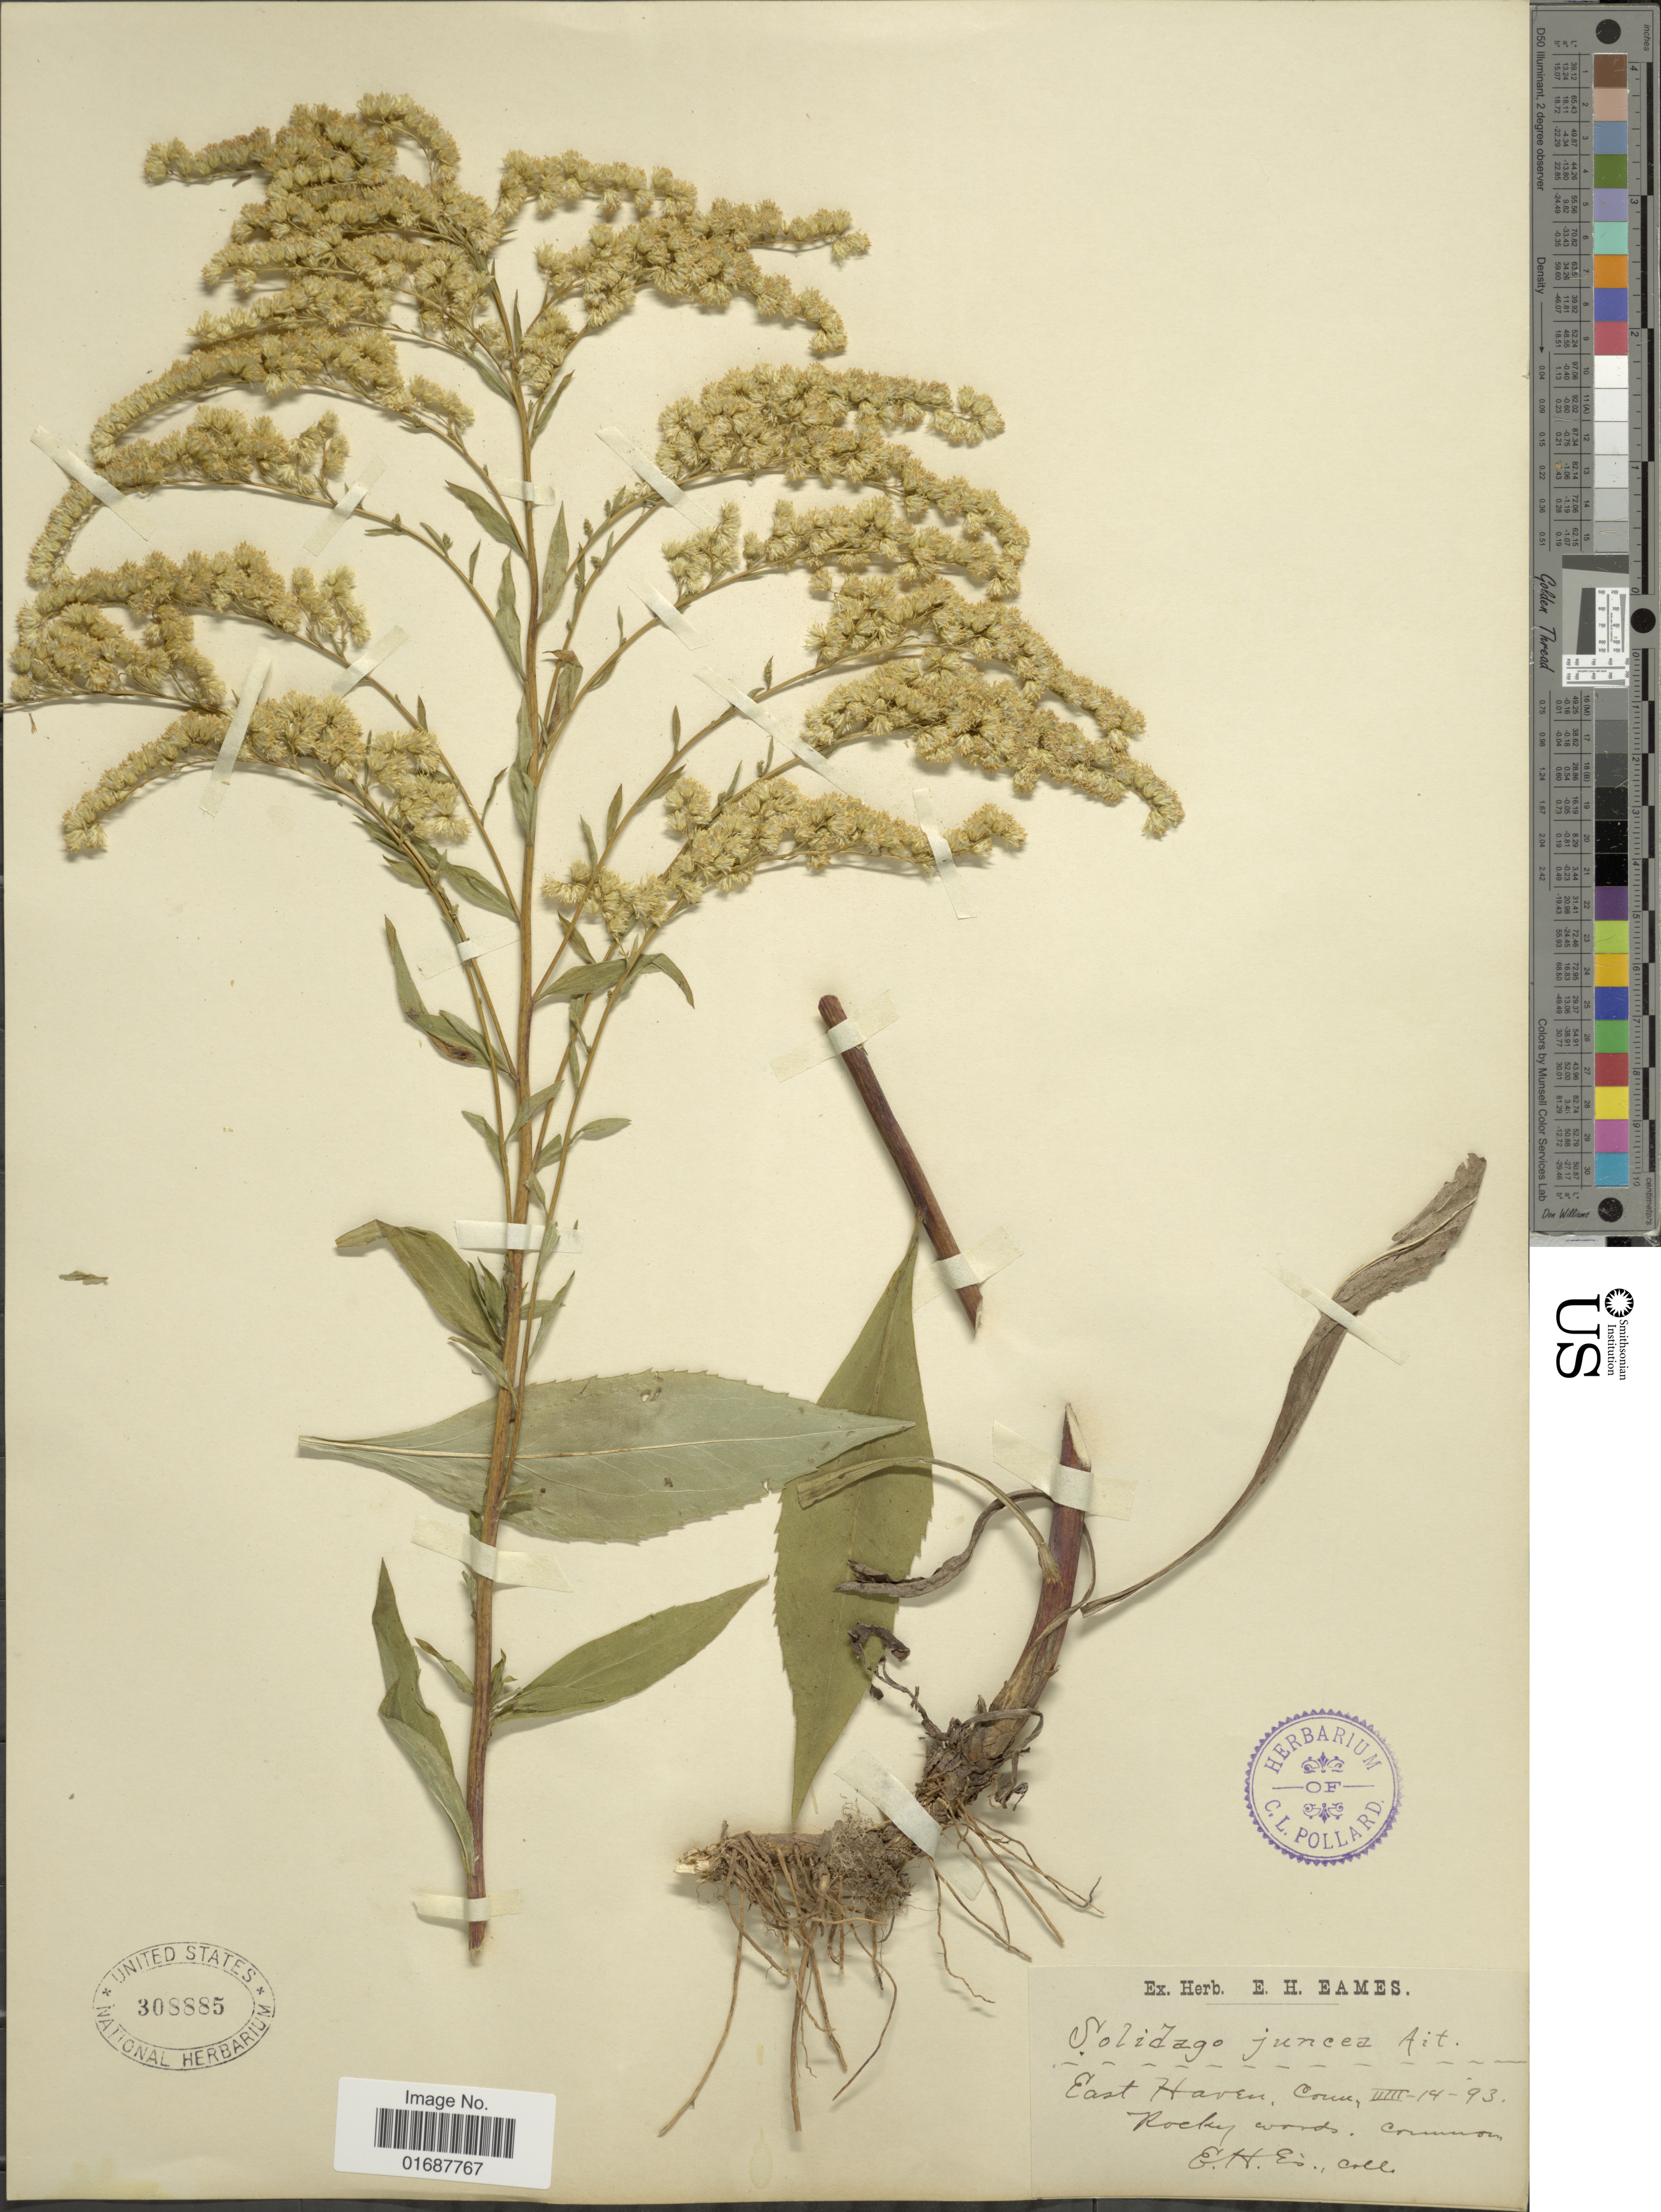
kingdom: Plantae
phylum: Tracheophyta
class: Magnoliopsida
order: Asterales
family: Asteraceae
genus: Solidago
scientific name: Solidago juncea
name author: Aiton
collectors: E. H. Eames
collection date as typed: Transcribed d/m/y: 14/8/93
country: United States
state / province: Connecticut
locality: East Haven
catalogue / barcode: US 308885